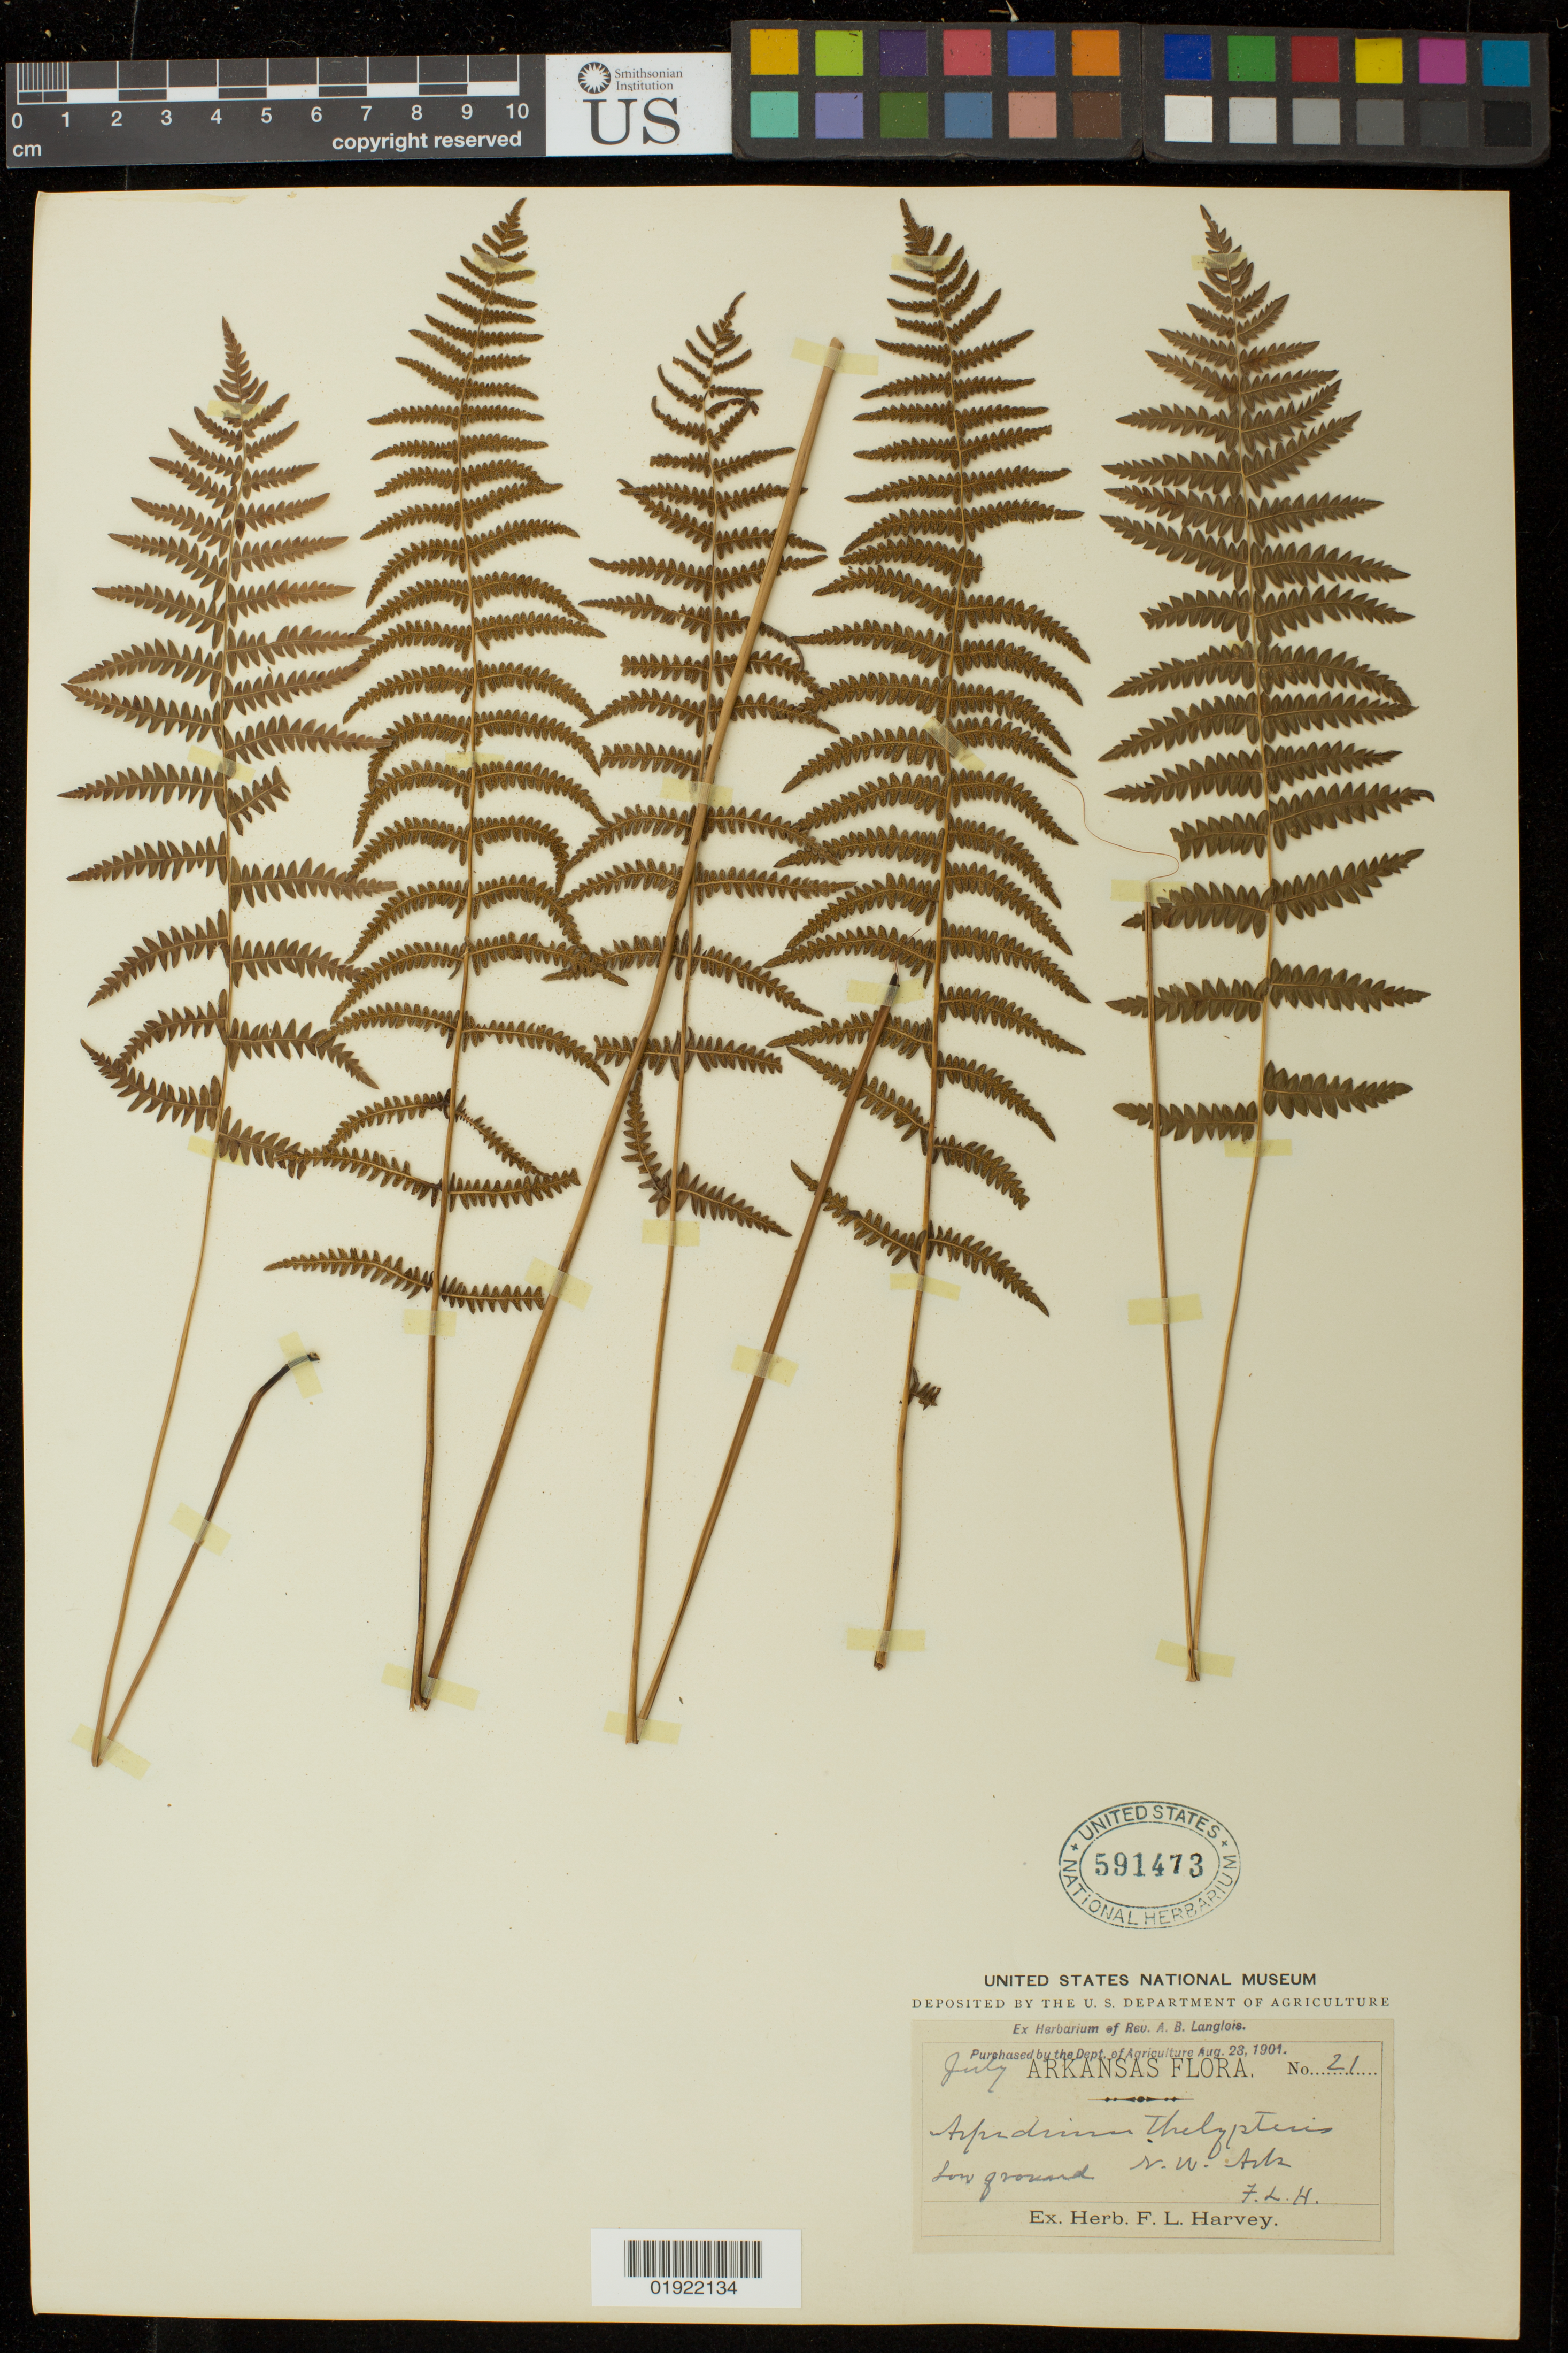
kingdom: Plantae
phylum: Tracheophyta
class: Polypodiopsida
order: Polypodiales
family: Thelypteridaceae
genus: Thelypteris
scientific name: Thelypteris palustris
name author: (Salisb.) Schott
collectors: F. L. Harvey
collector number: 21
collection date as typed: July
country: United States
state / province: Arkansas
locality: N.W. Ark.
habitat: low ground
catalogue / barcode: US 591473